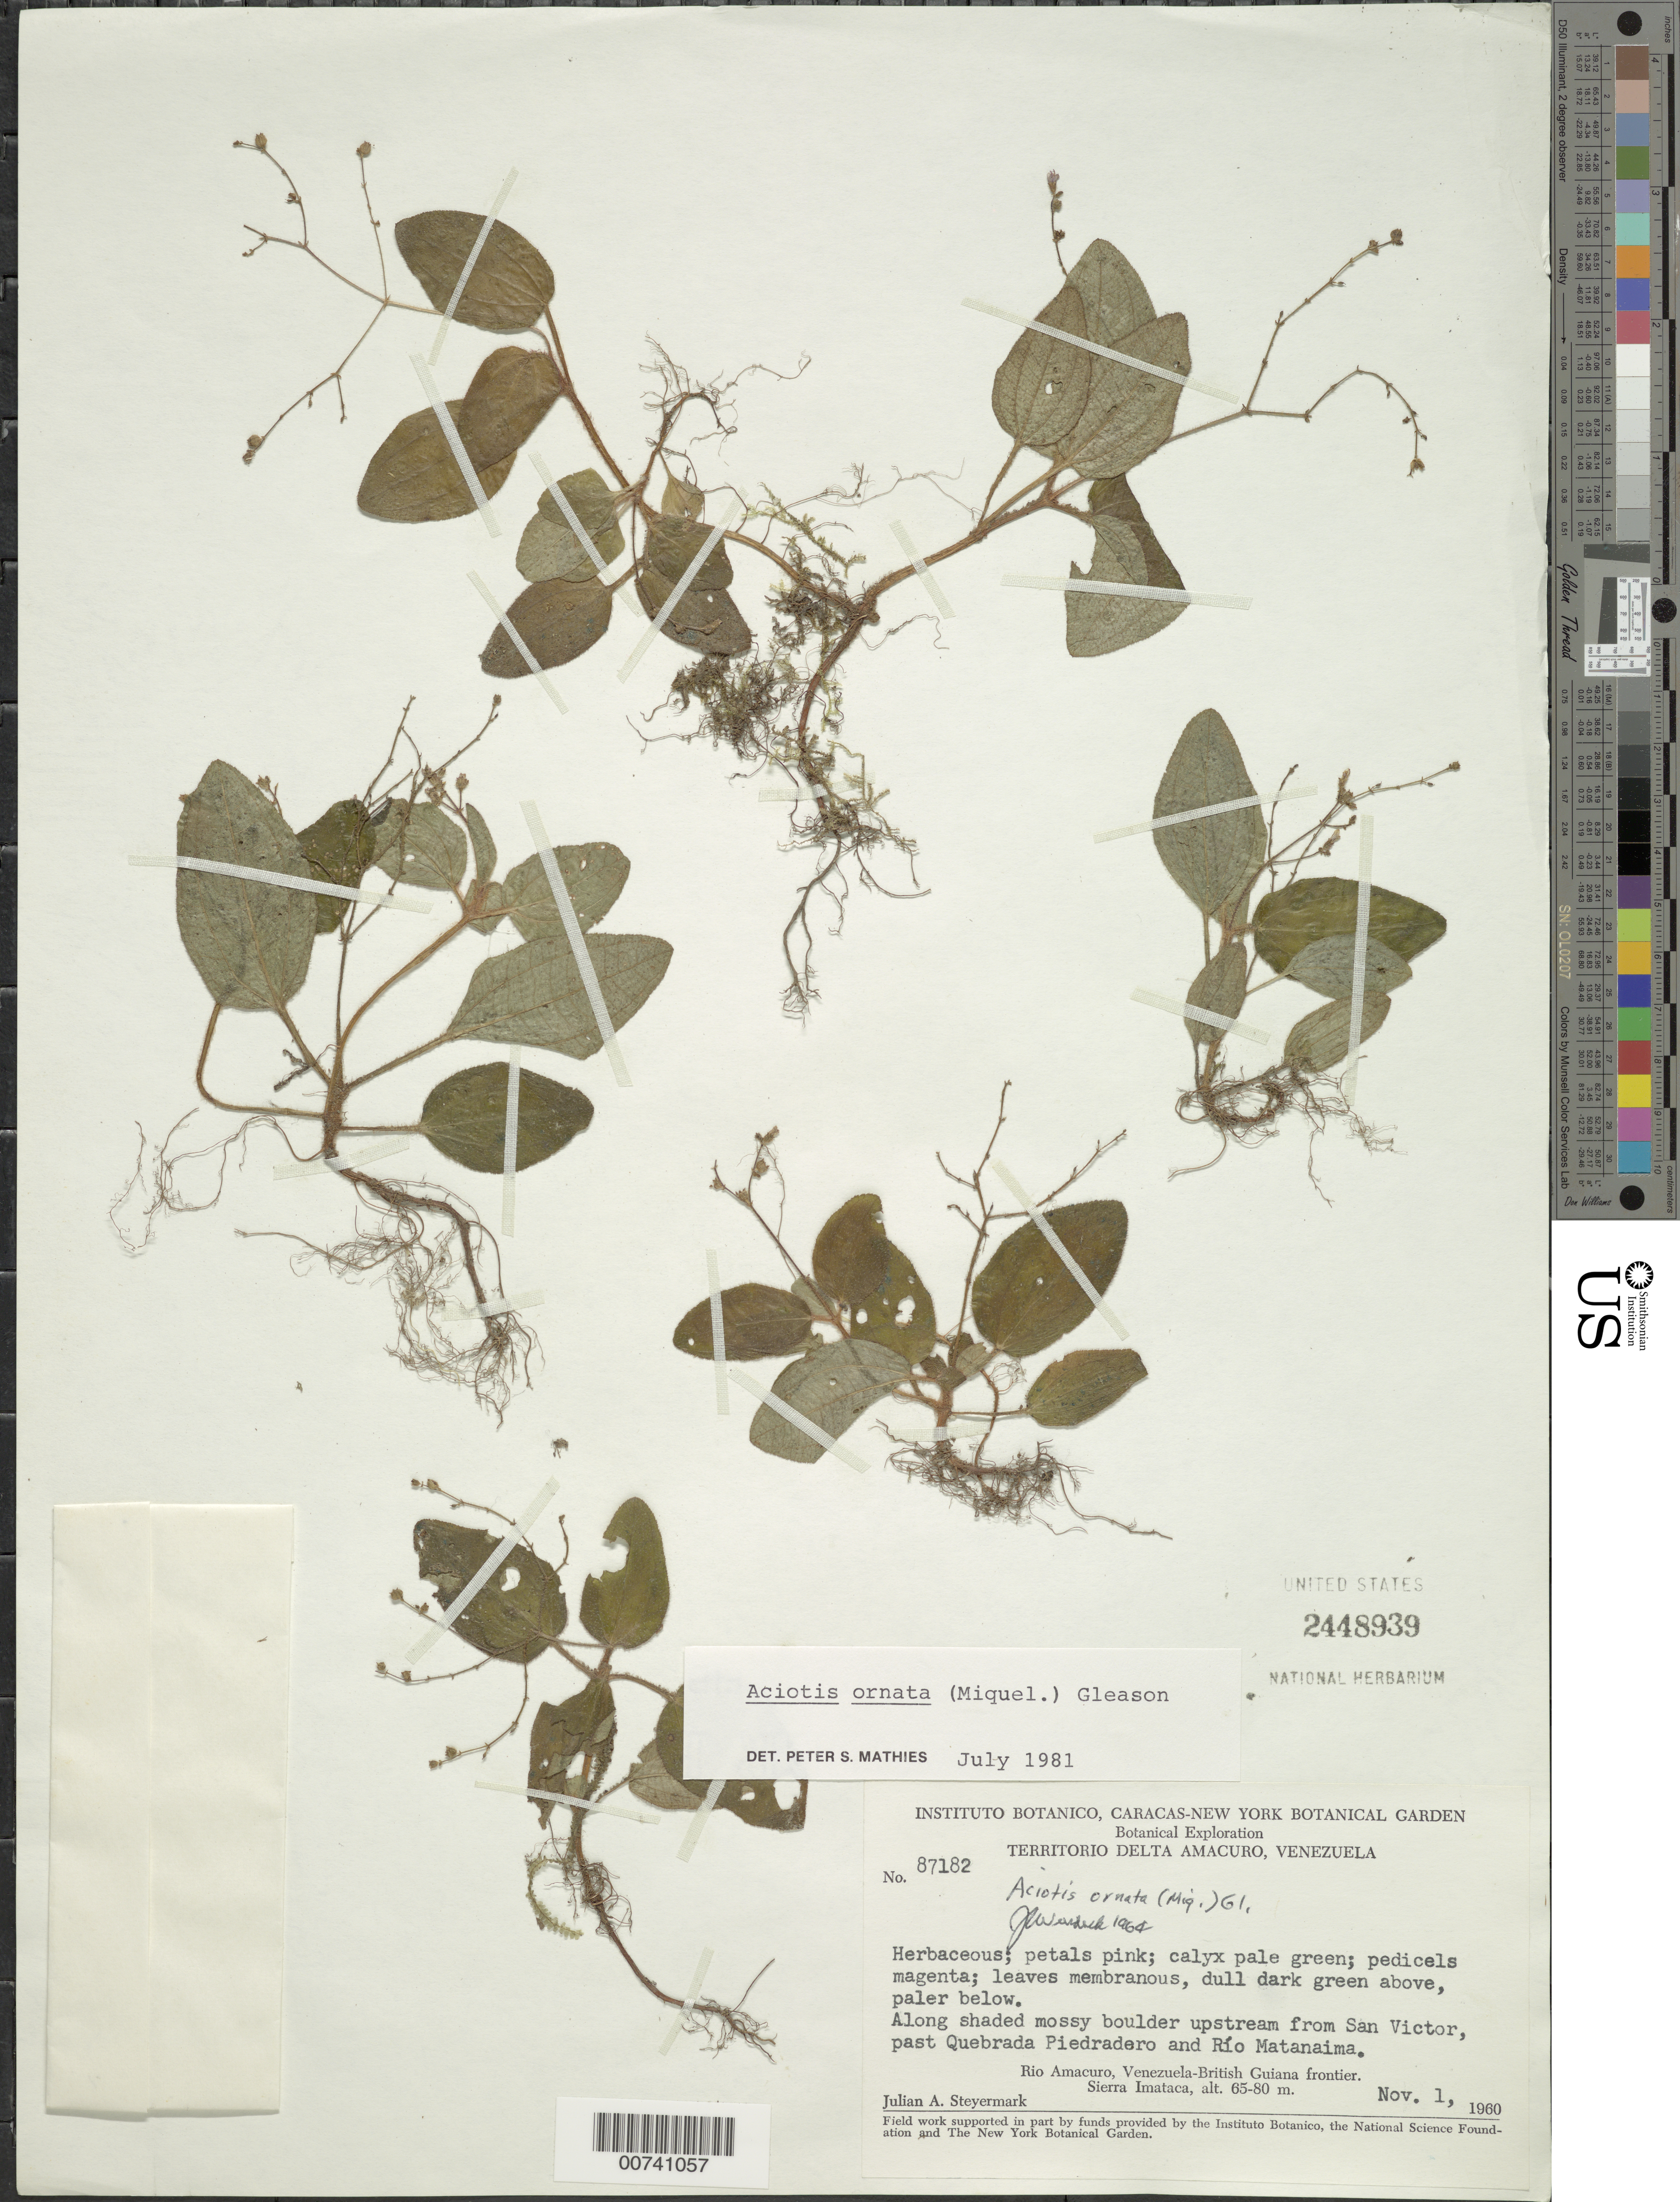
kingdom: Plantae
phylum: Tracheophyta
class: Magnoliopsida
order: Myrtales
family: Melastomataceae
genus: Aciotis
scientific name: Aciotis ornata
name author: (Miq.) Gleason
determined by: Mathies, P. S.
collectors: J. Steyermark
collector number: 87182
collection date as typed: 1-Nov-60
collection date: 1960-11-01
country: Venezuela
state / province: Delta Amacuro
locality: Río Amacuro, Venezuela-British Guiana frontier, Sierra Imataca; upstream from San Victor, past Quebrada Piedradero and Río Matanaima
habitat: Along shaded mossy boulder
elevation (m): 65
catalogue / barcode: US 2448939